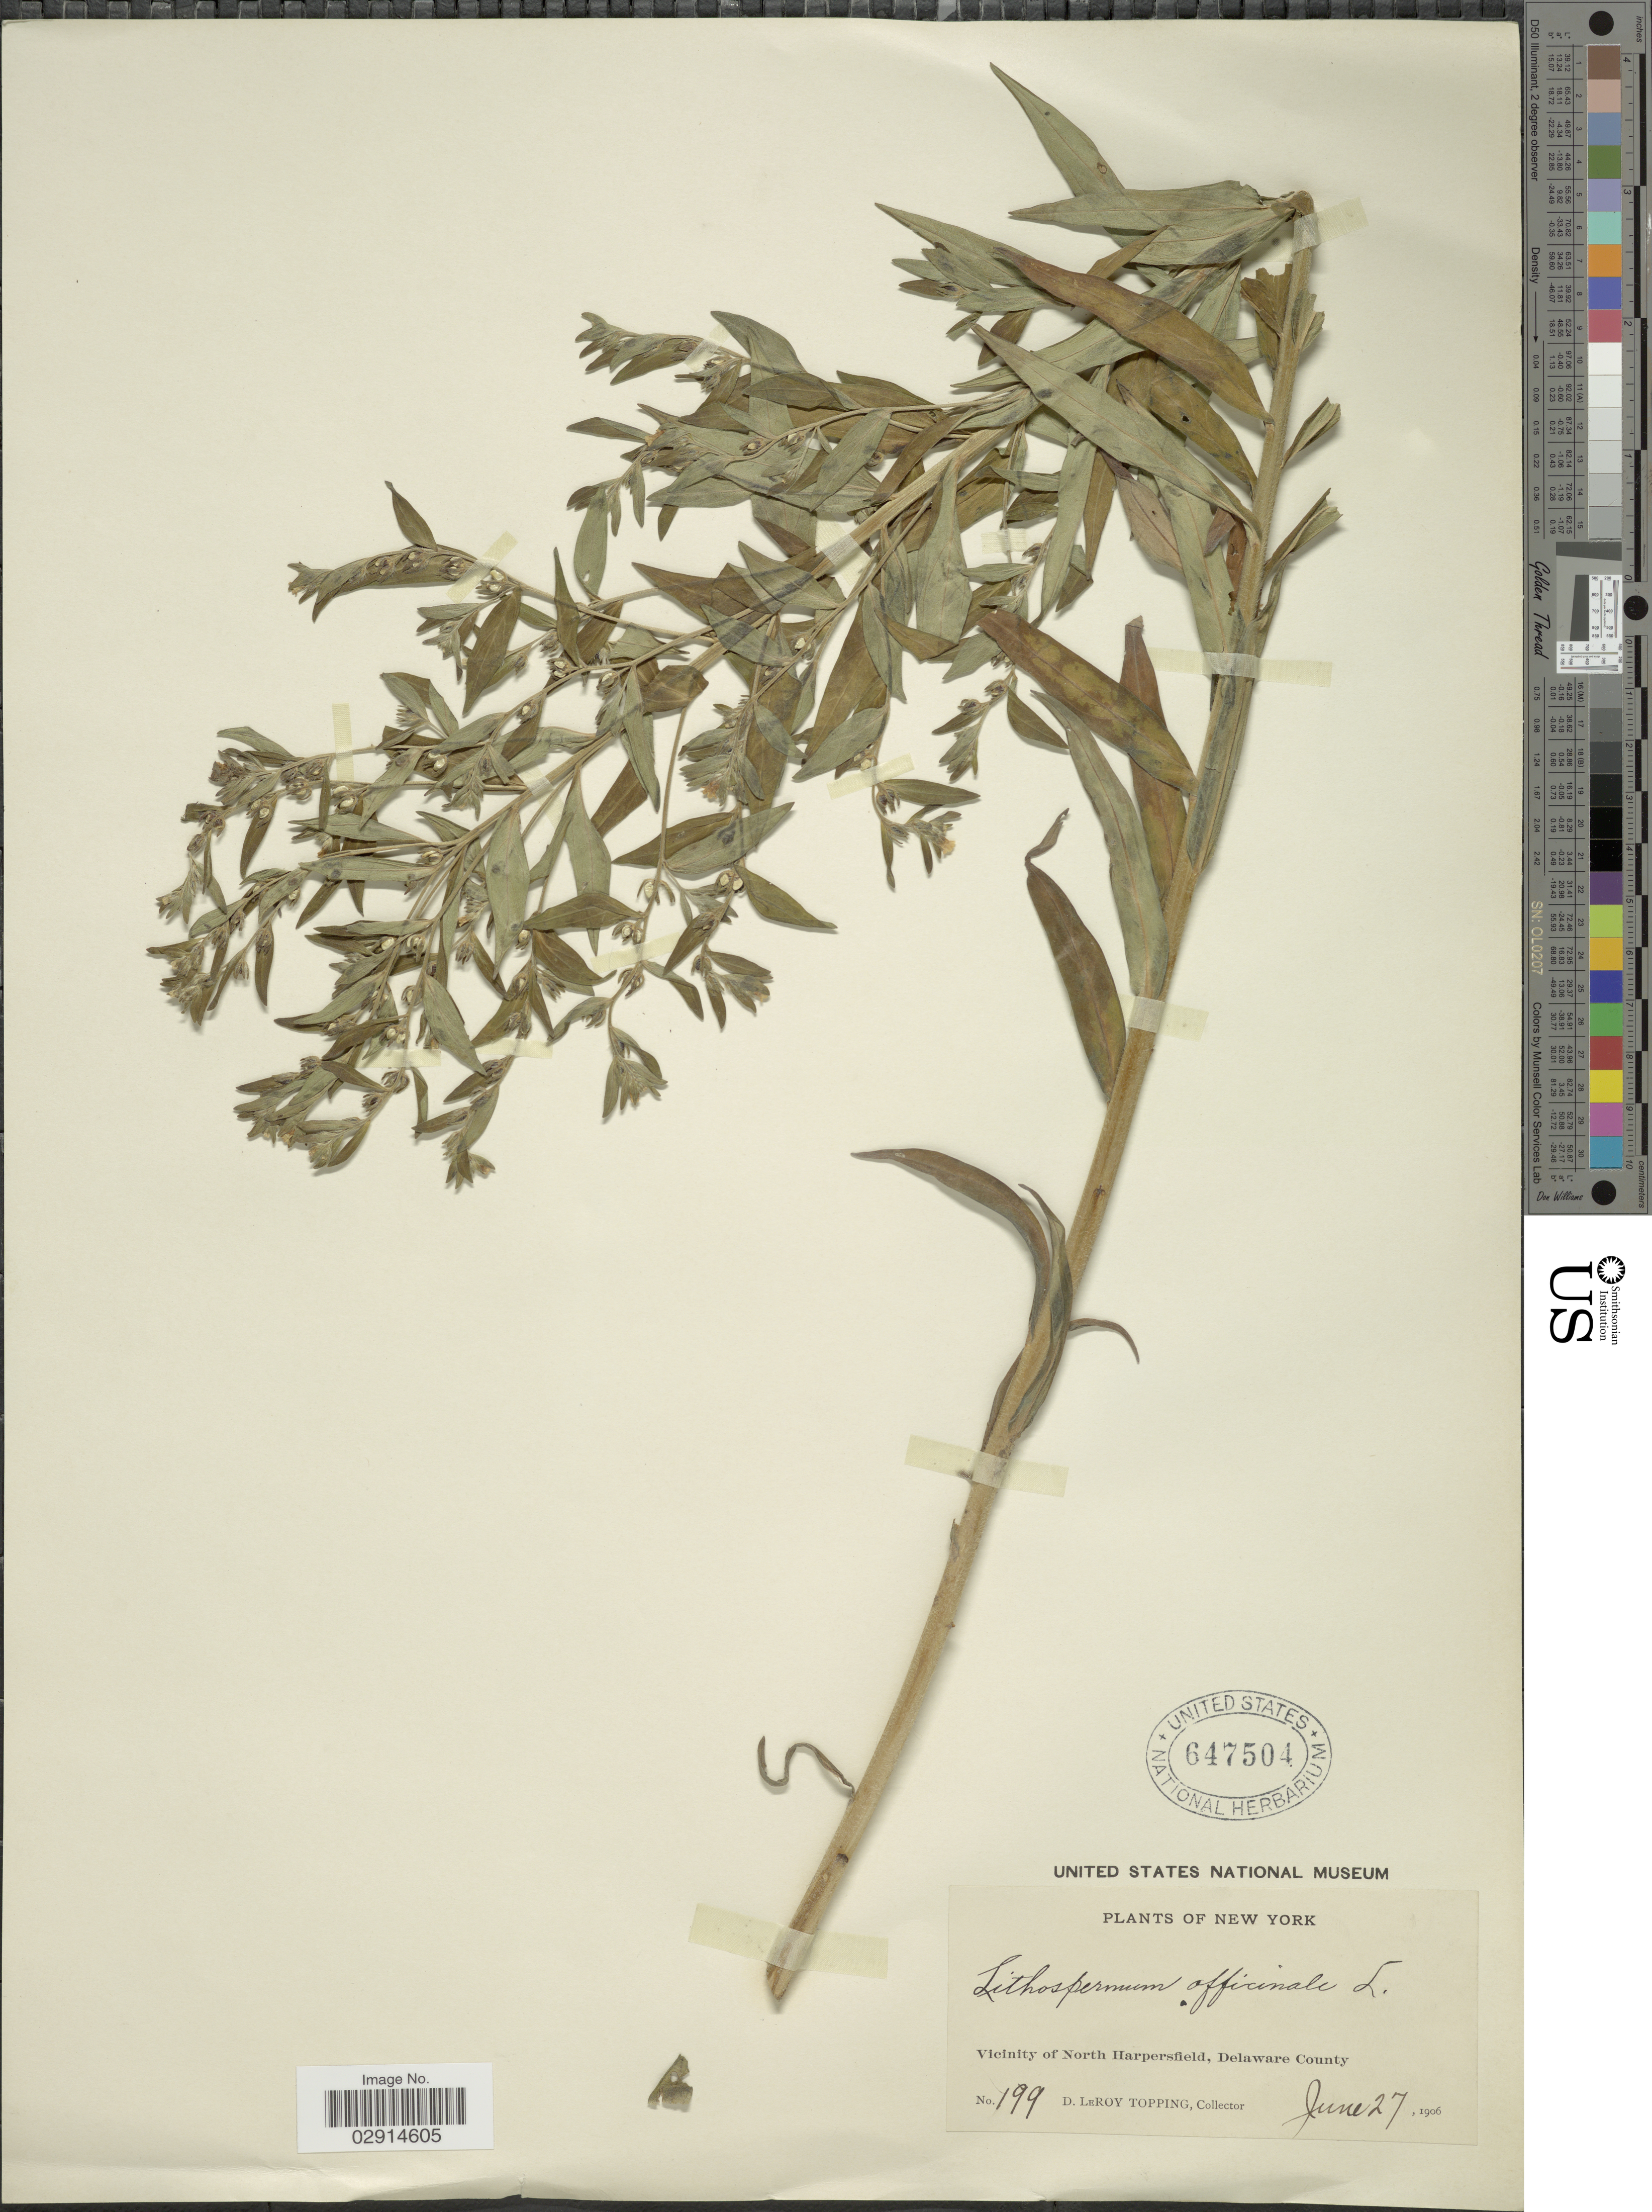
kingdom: Plantae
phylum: Tracheophyta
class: Magnoliopsida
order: Boraginales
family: Boraginaceae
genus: Lithospermum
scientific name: Lithospermum officinale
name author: L.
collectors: D. L. Topping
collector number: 199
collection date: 1906-06-27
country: United States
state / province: New York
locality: Vicinity of North Harpersfield, Delaware County.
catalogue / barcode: US 647504